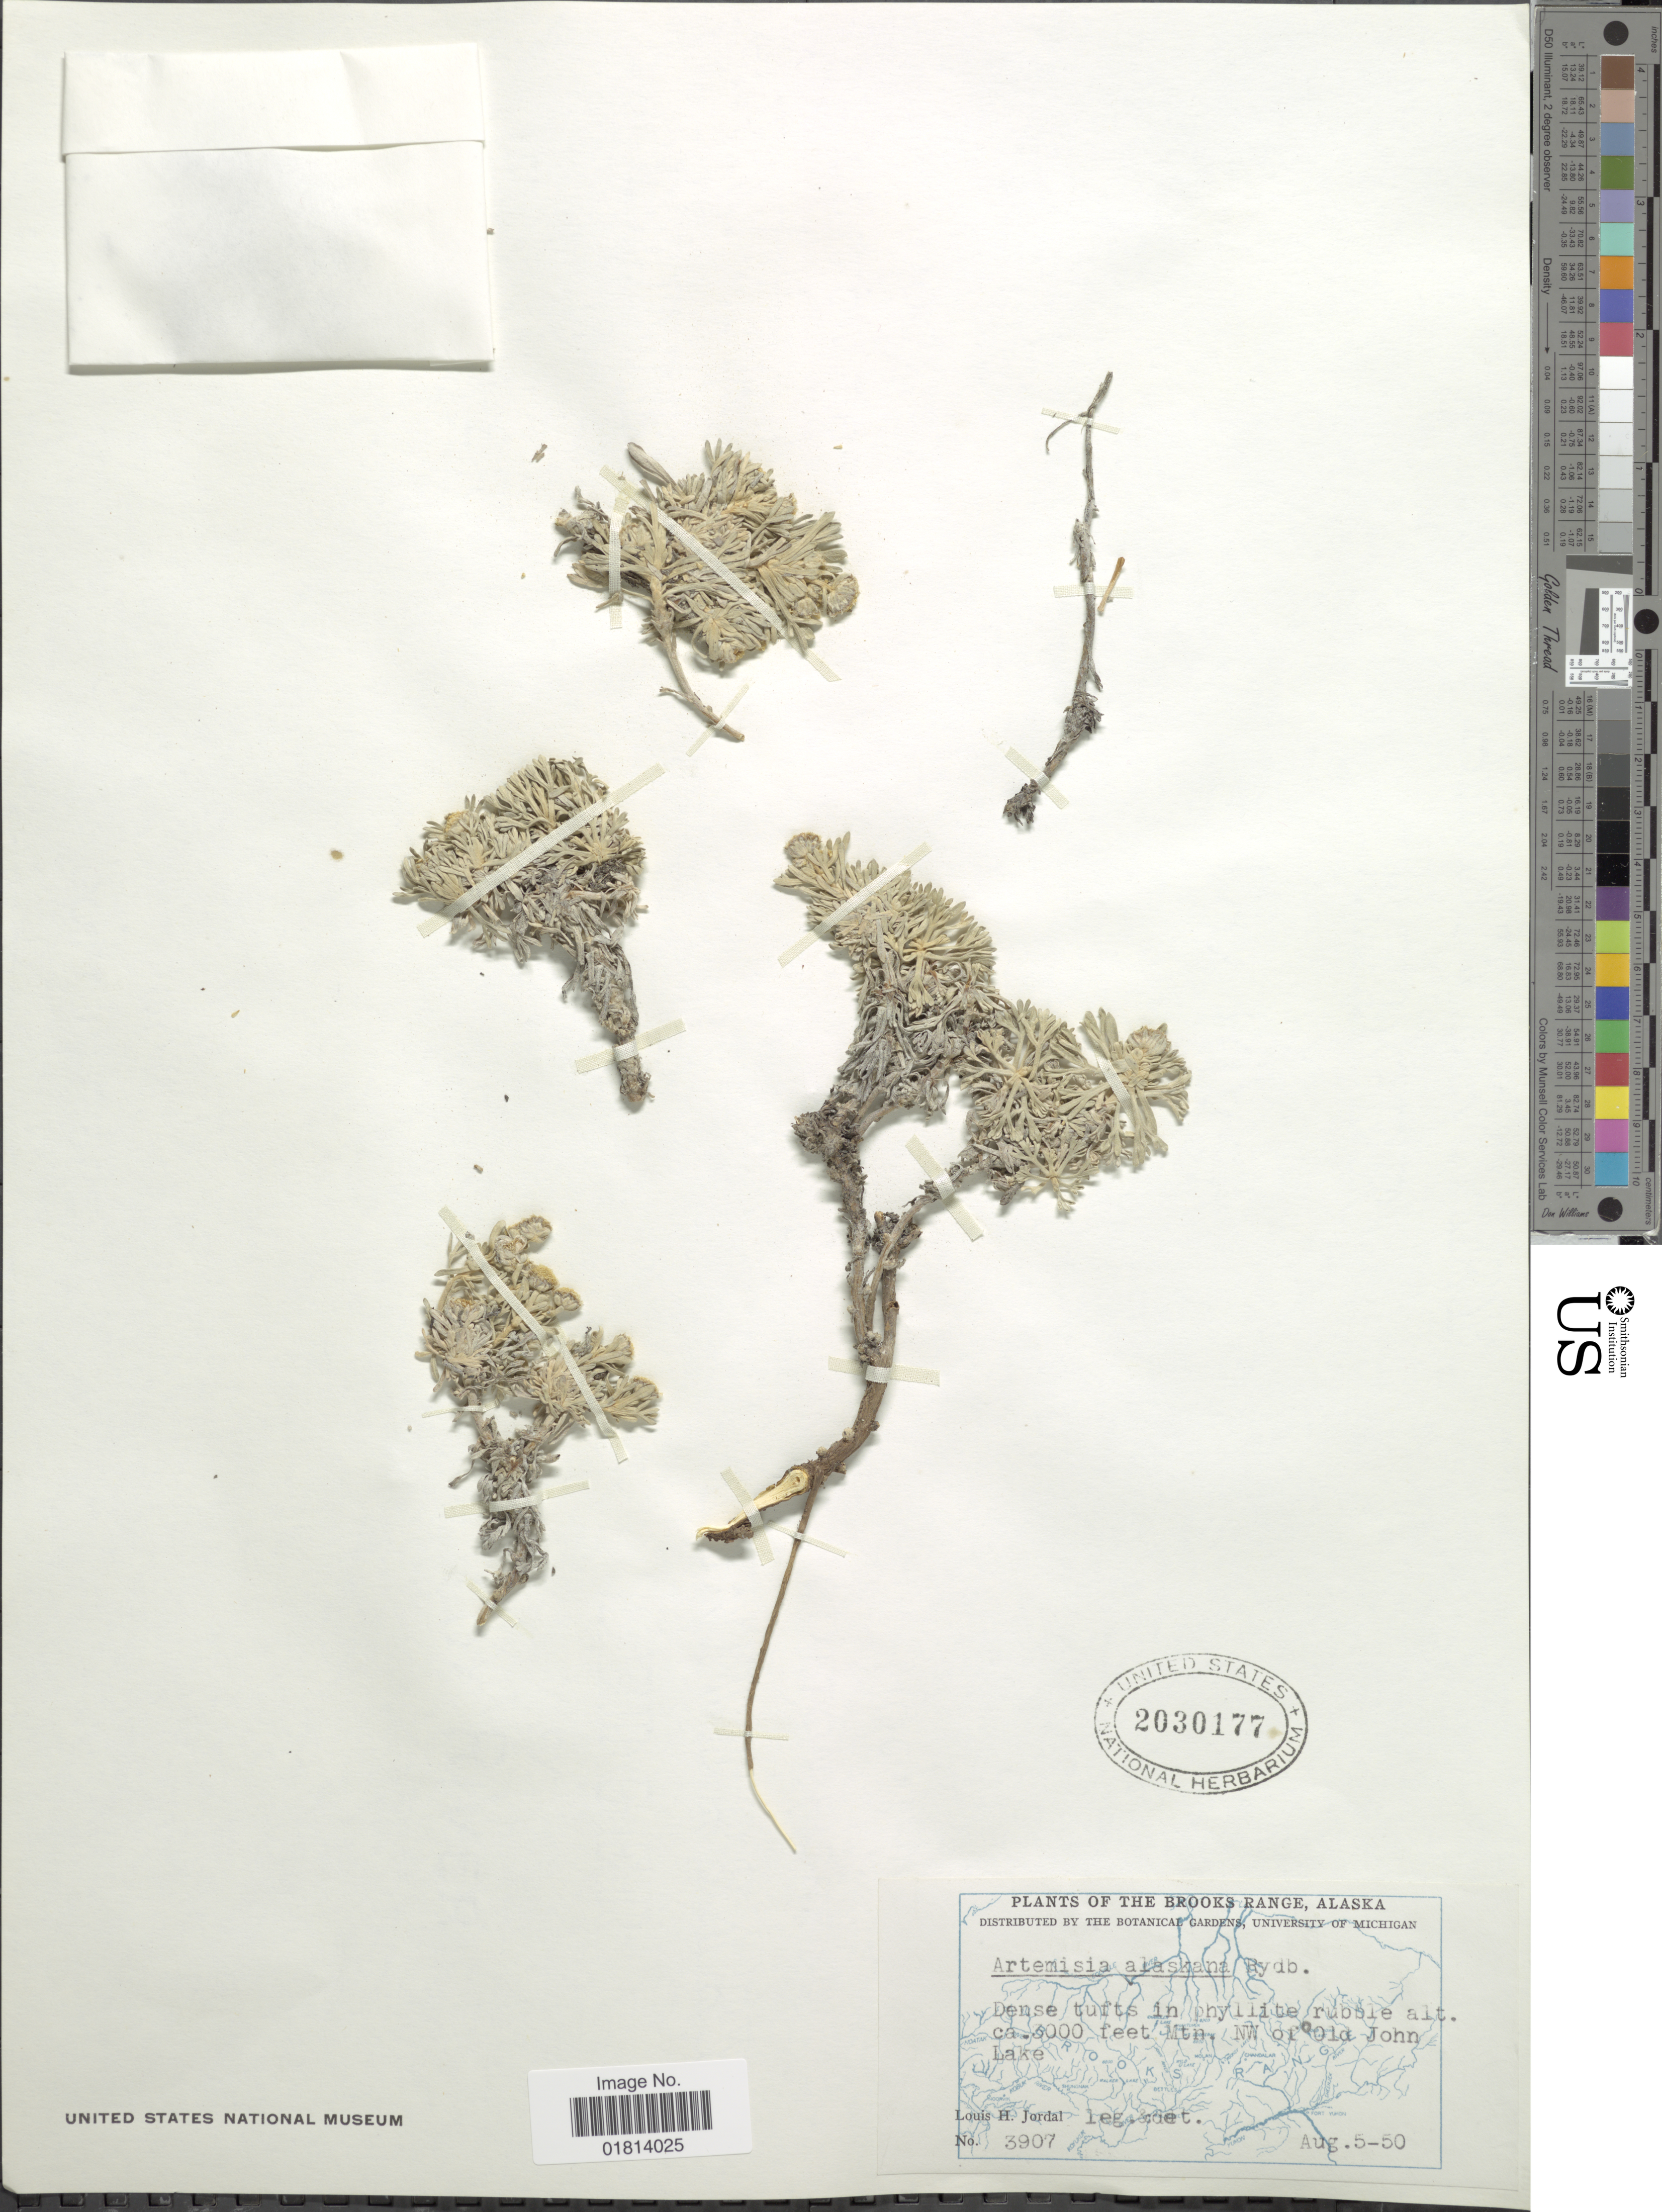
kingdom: Plantae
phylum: Tracheophyta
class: Magnoliopsida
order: Asterales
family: Asteraceae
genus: Artemisia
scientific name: Artemisia alaskana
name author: Rydb.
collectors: L. Jordal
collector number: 3907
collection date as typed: Transcribed d/m/y: 5/8/50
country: United States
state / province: Alaska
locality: Brooks Range, Alaska. Mtn. NW of Old John Lake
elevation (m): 914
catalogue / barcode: US 2030177